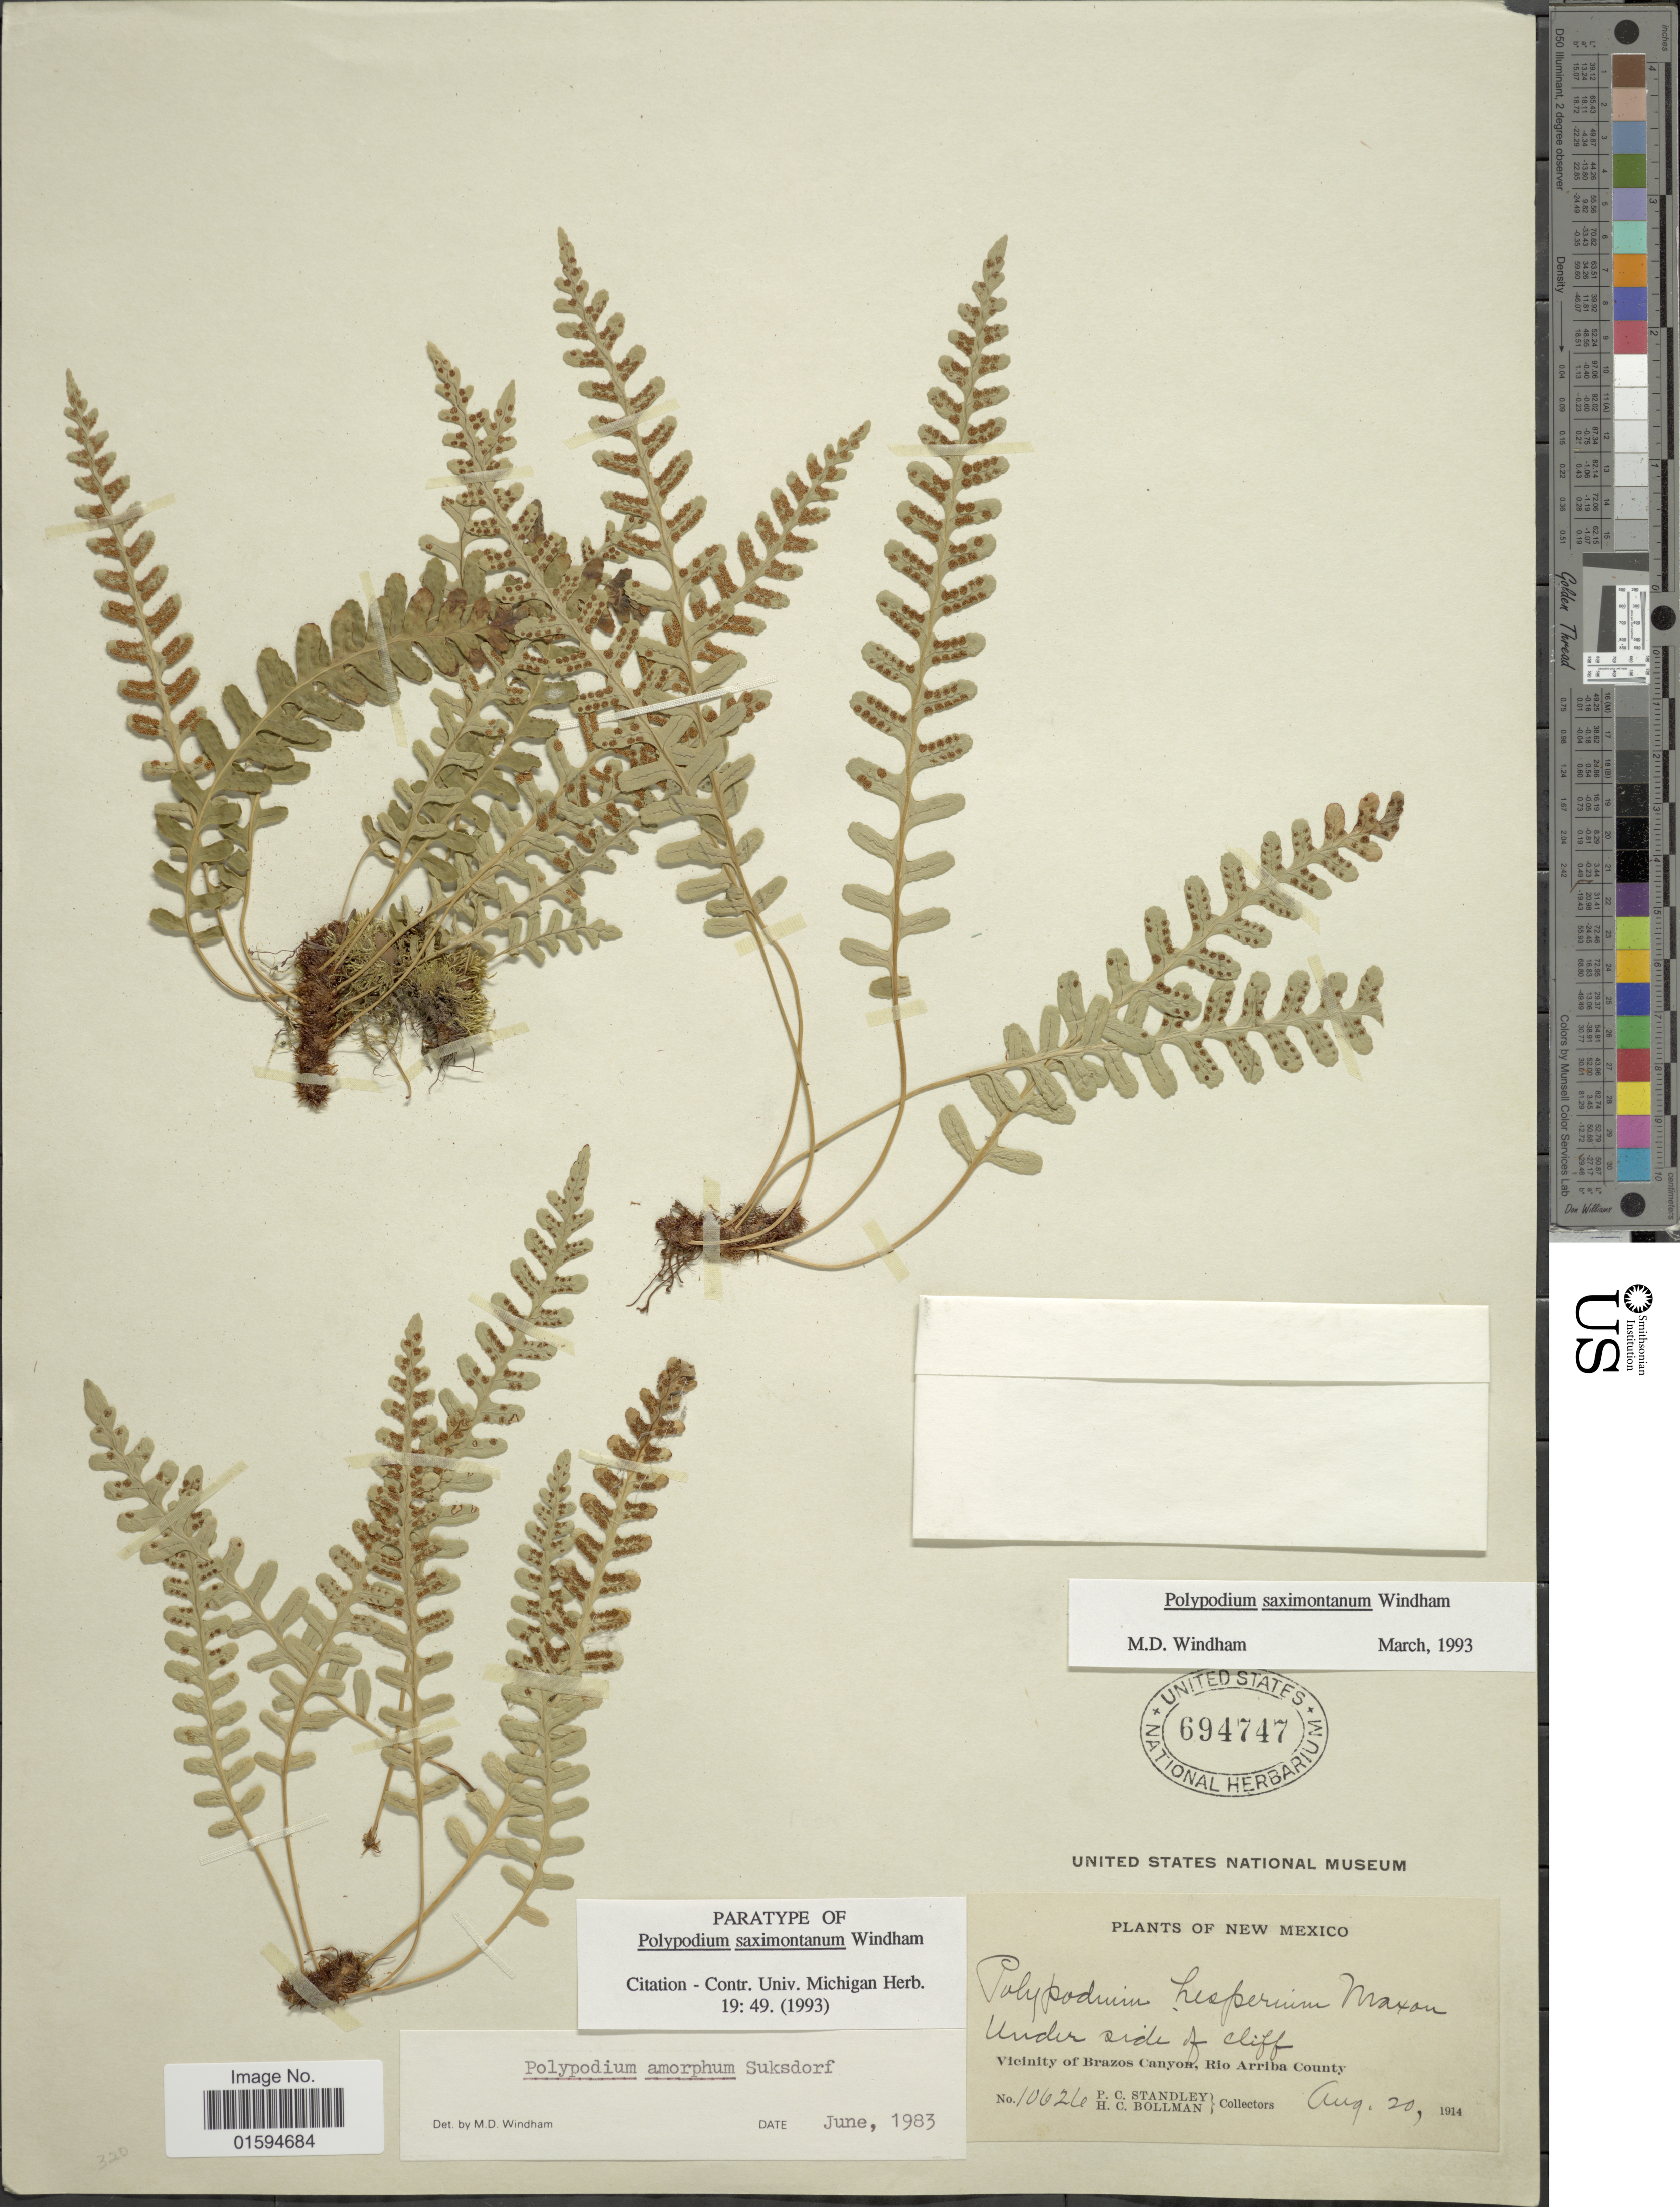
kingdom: Plantae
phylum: Tracheophyta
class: Polypodiopsida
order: Polypodiales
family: Polypodiaceae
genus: Polypodium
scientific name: Polypodium saximontanum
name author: Windham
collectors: P. C. Standley & H. C. Bollman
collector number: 10626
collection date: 1914-08-20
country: United States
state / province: New Mexico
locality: Under side of cliff, Vicinity Of Brazos Canyon, Rio Arriba County.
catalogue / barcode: US 694747